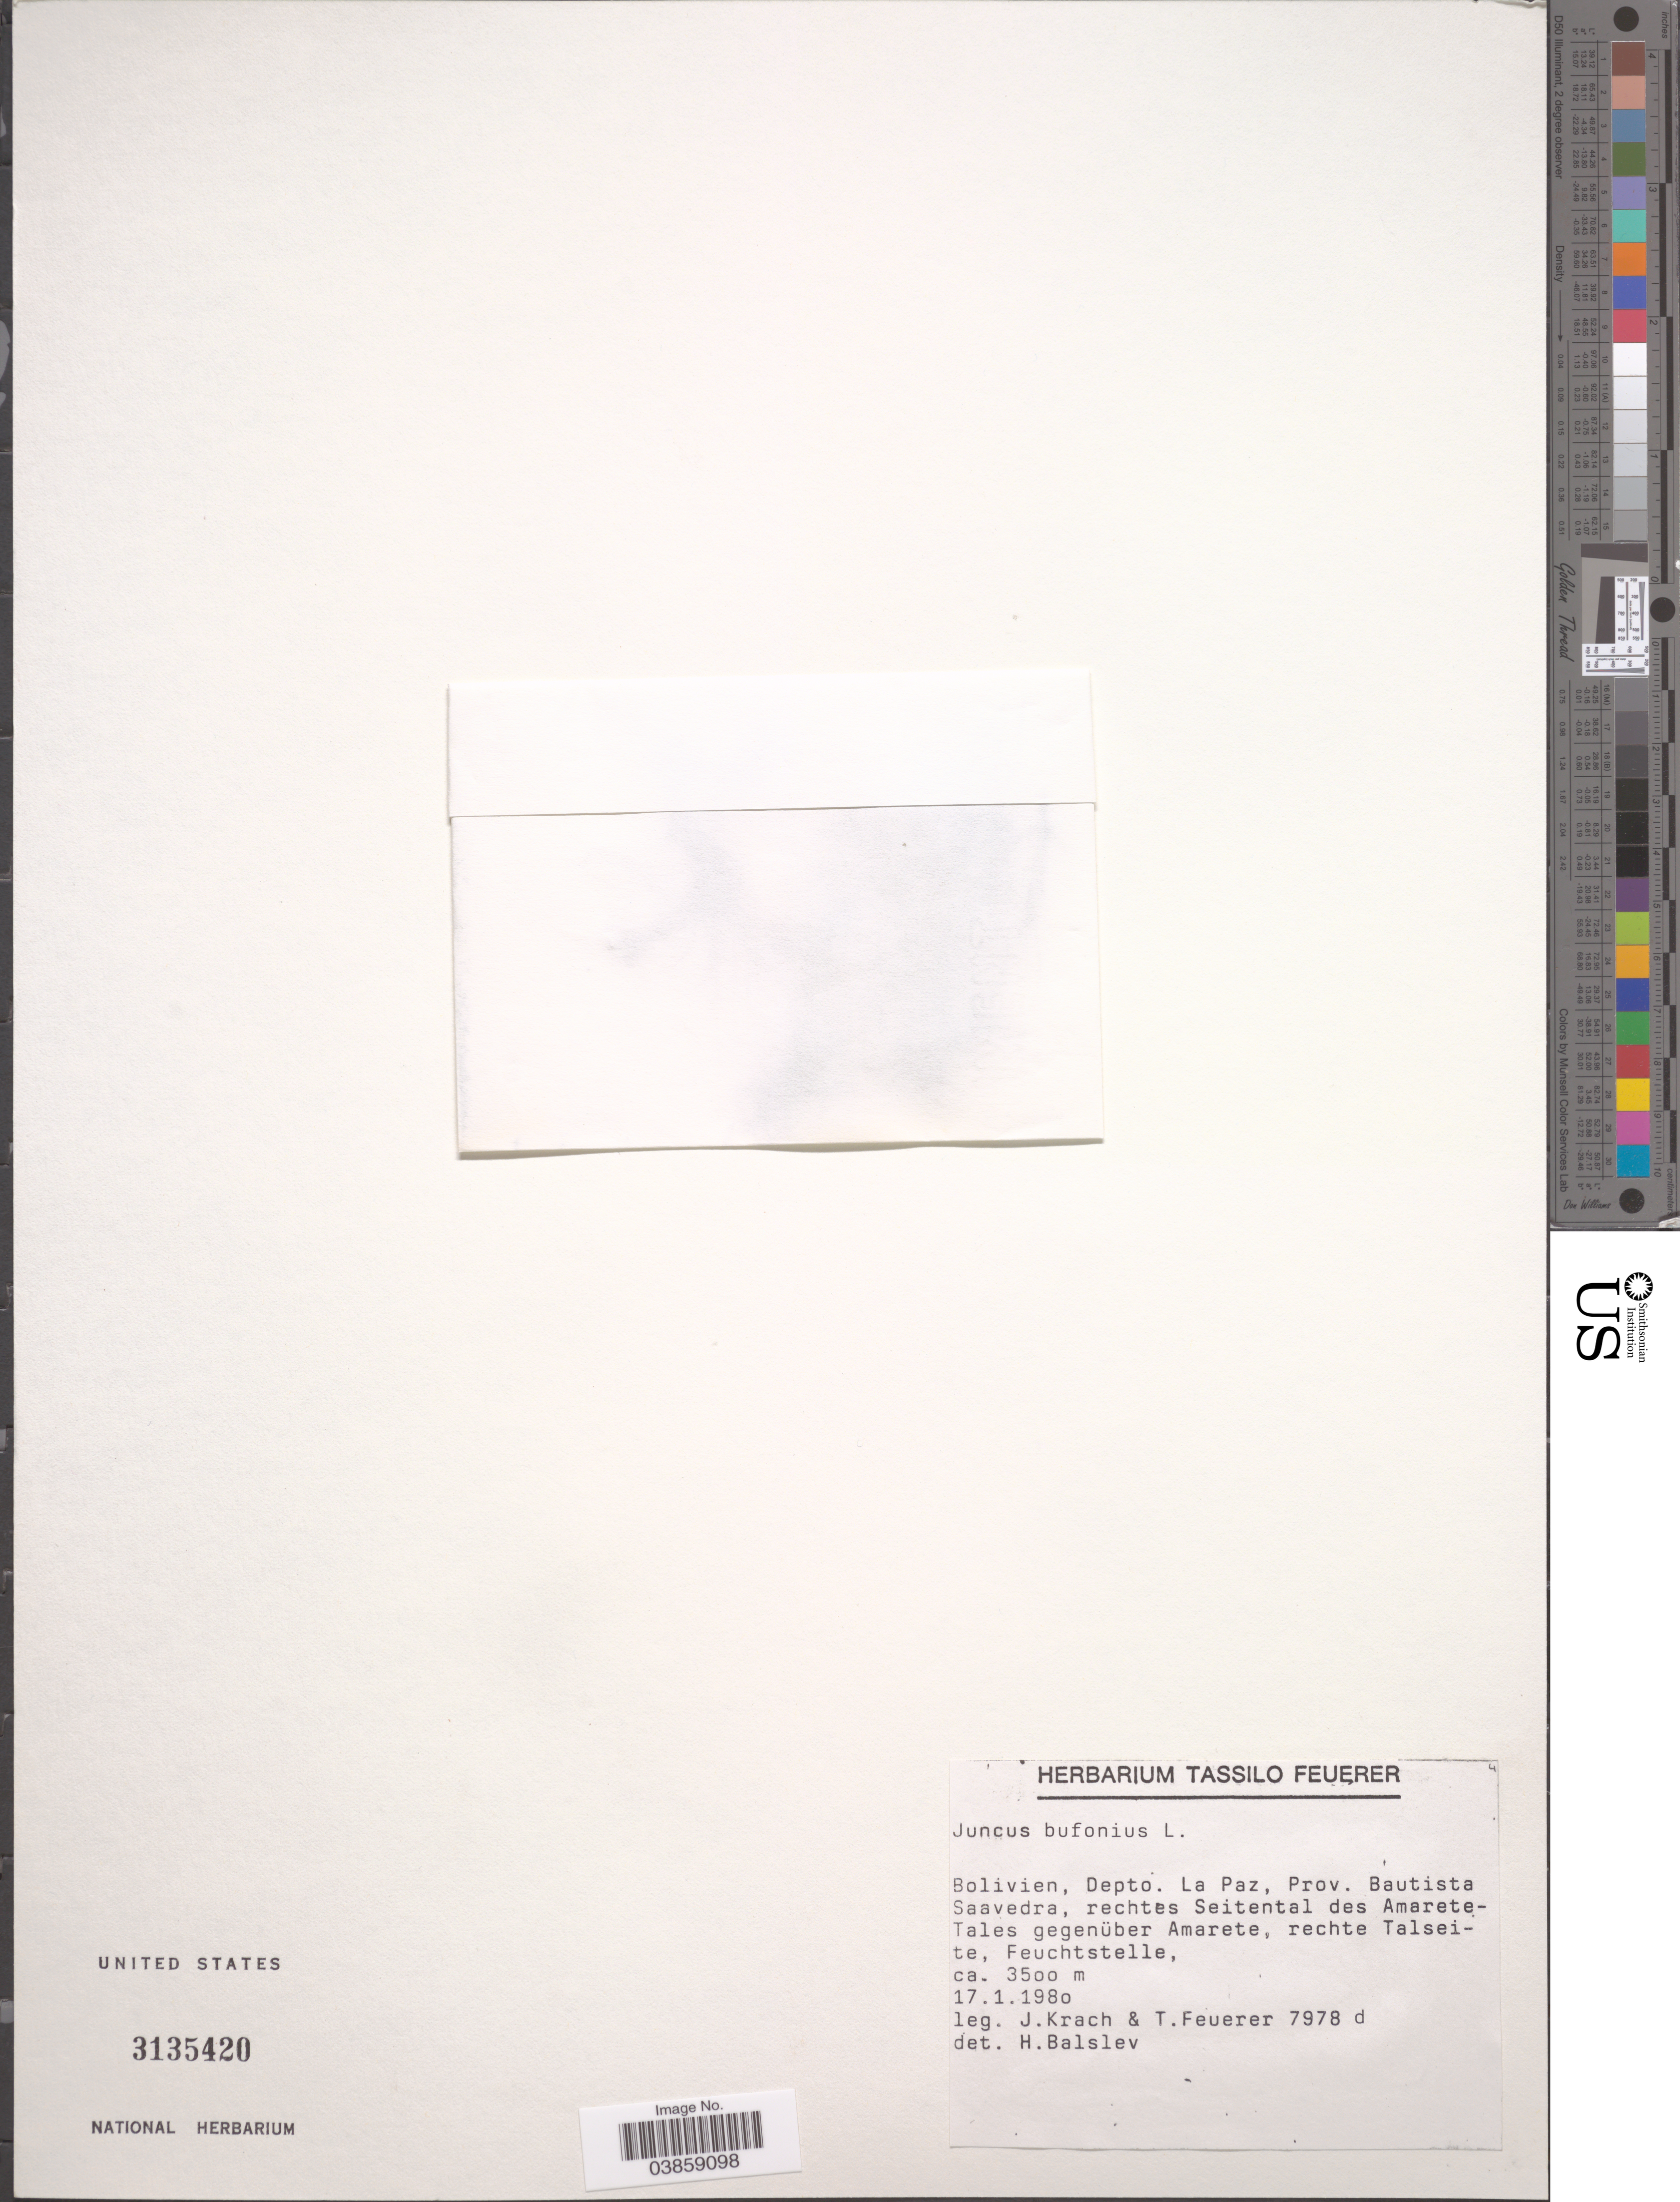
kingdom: Plantae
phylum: Tracheophyta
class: Liliopsida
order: Poales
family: Juncaceae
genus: Juncus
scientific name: Juncus bufonius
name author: L.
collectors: J. Krach & T. Feuerer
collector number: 7978d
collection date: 1980-01-17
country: Bolivia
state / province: La Paz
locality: Depto. La Paz, Prov. Bautista Saavedra, rechtes Seitental des Amarete-Tales gegenüber Amarete, rechte Talseite, Feuchtstelle.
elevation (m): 3500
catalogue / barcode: US 3135420